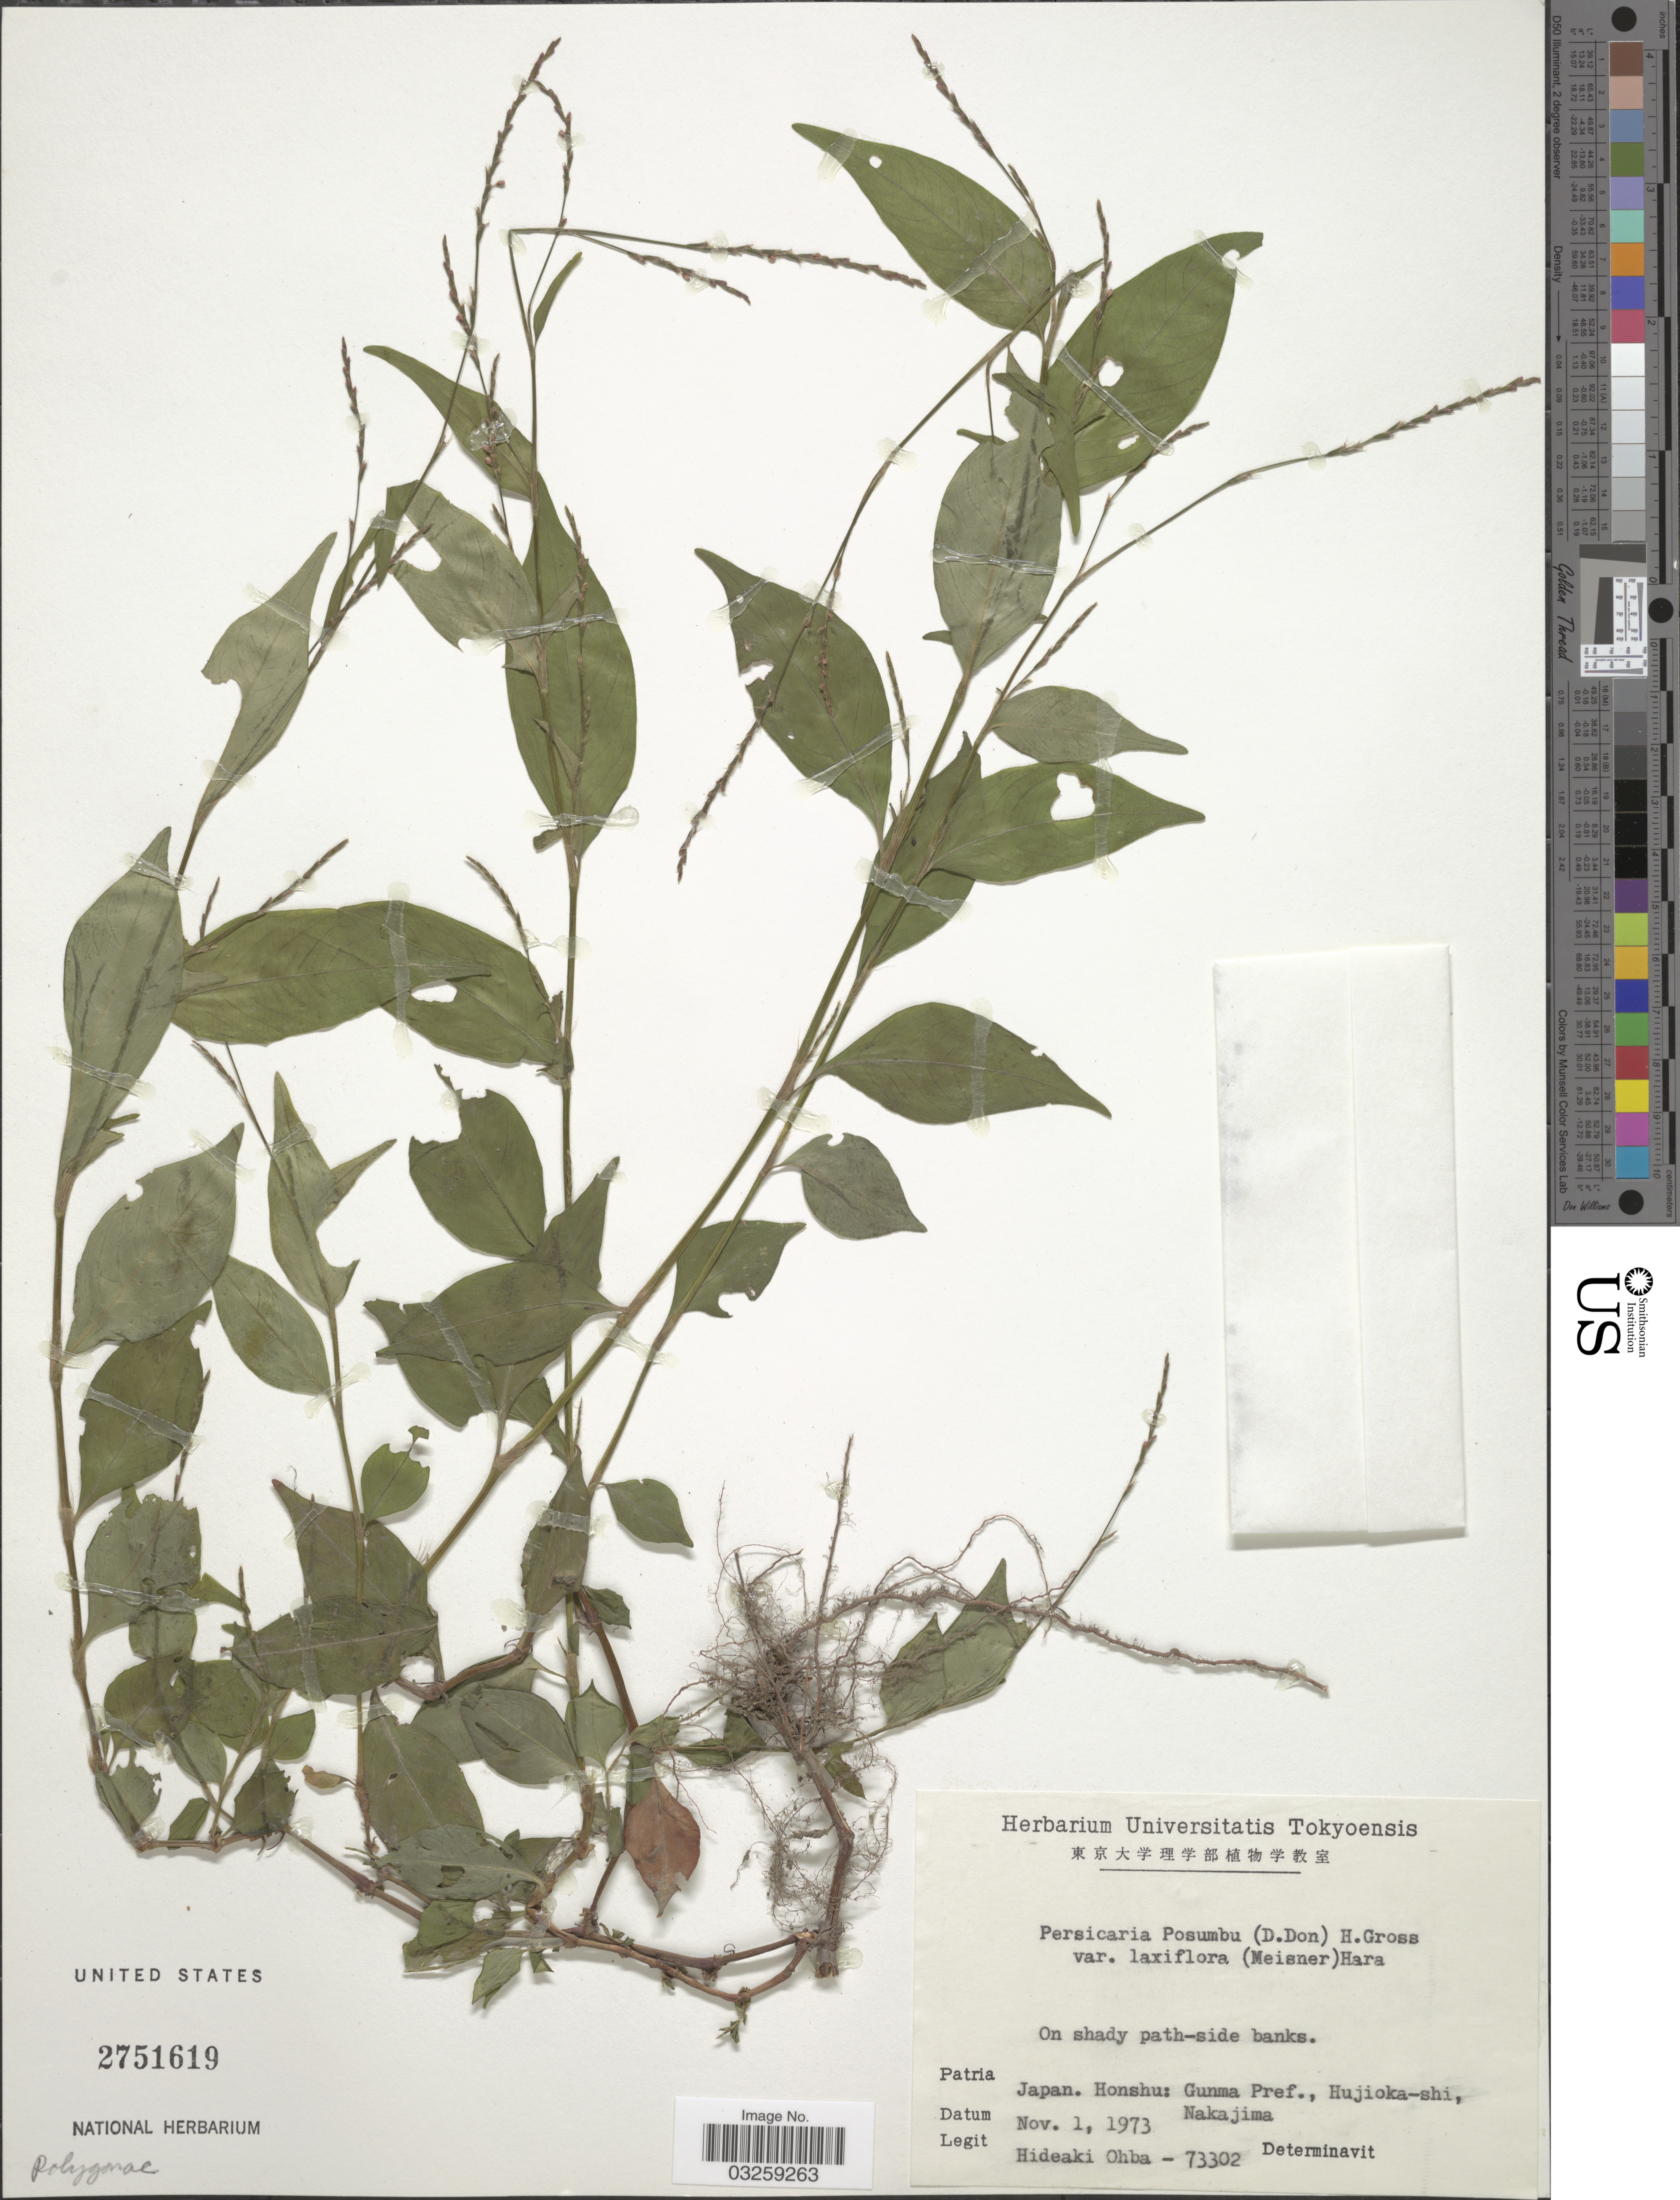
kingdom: Plantae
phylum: Tracheophyta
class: Magnoliopsida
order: Caryophyllales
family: Polygonaceae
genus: Persicaria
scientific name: Persicaria sp.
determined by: Atha, D. E.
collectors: H. Ohba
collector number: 73302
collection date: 1973-11-01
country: Japan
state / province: Gunma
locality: Honshu: Gunma Pref., Hujioka-shi, Nakajima.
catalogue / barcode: US 2751619